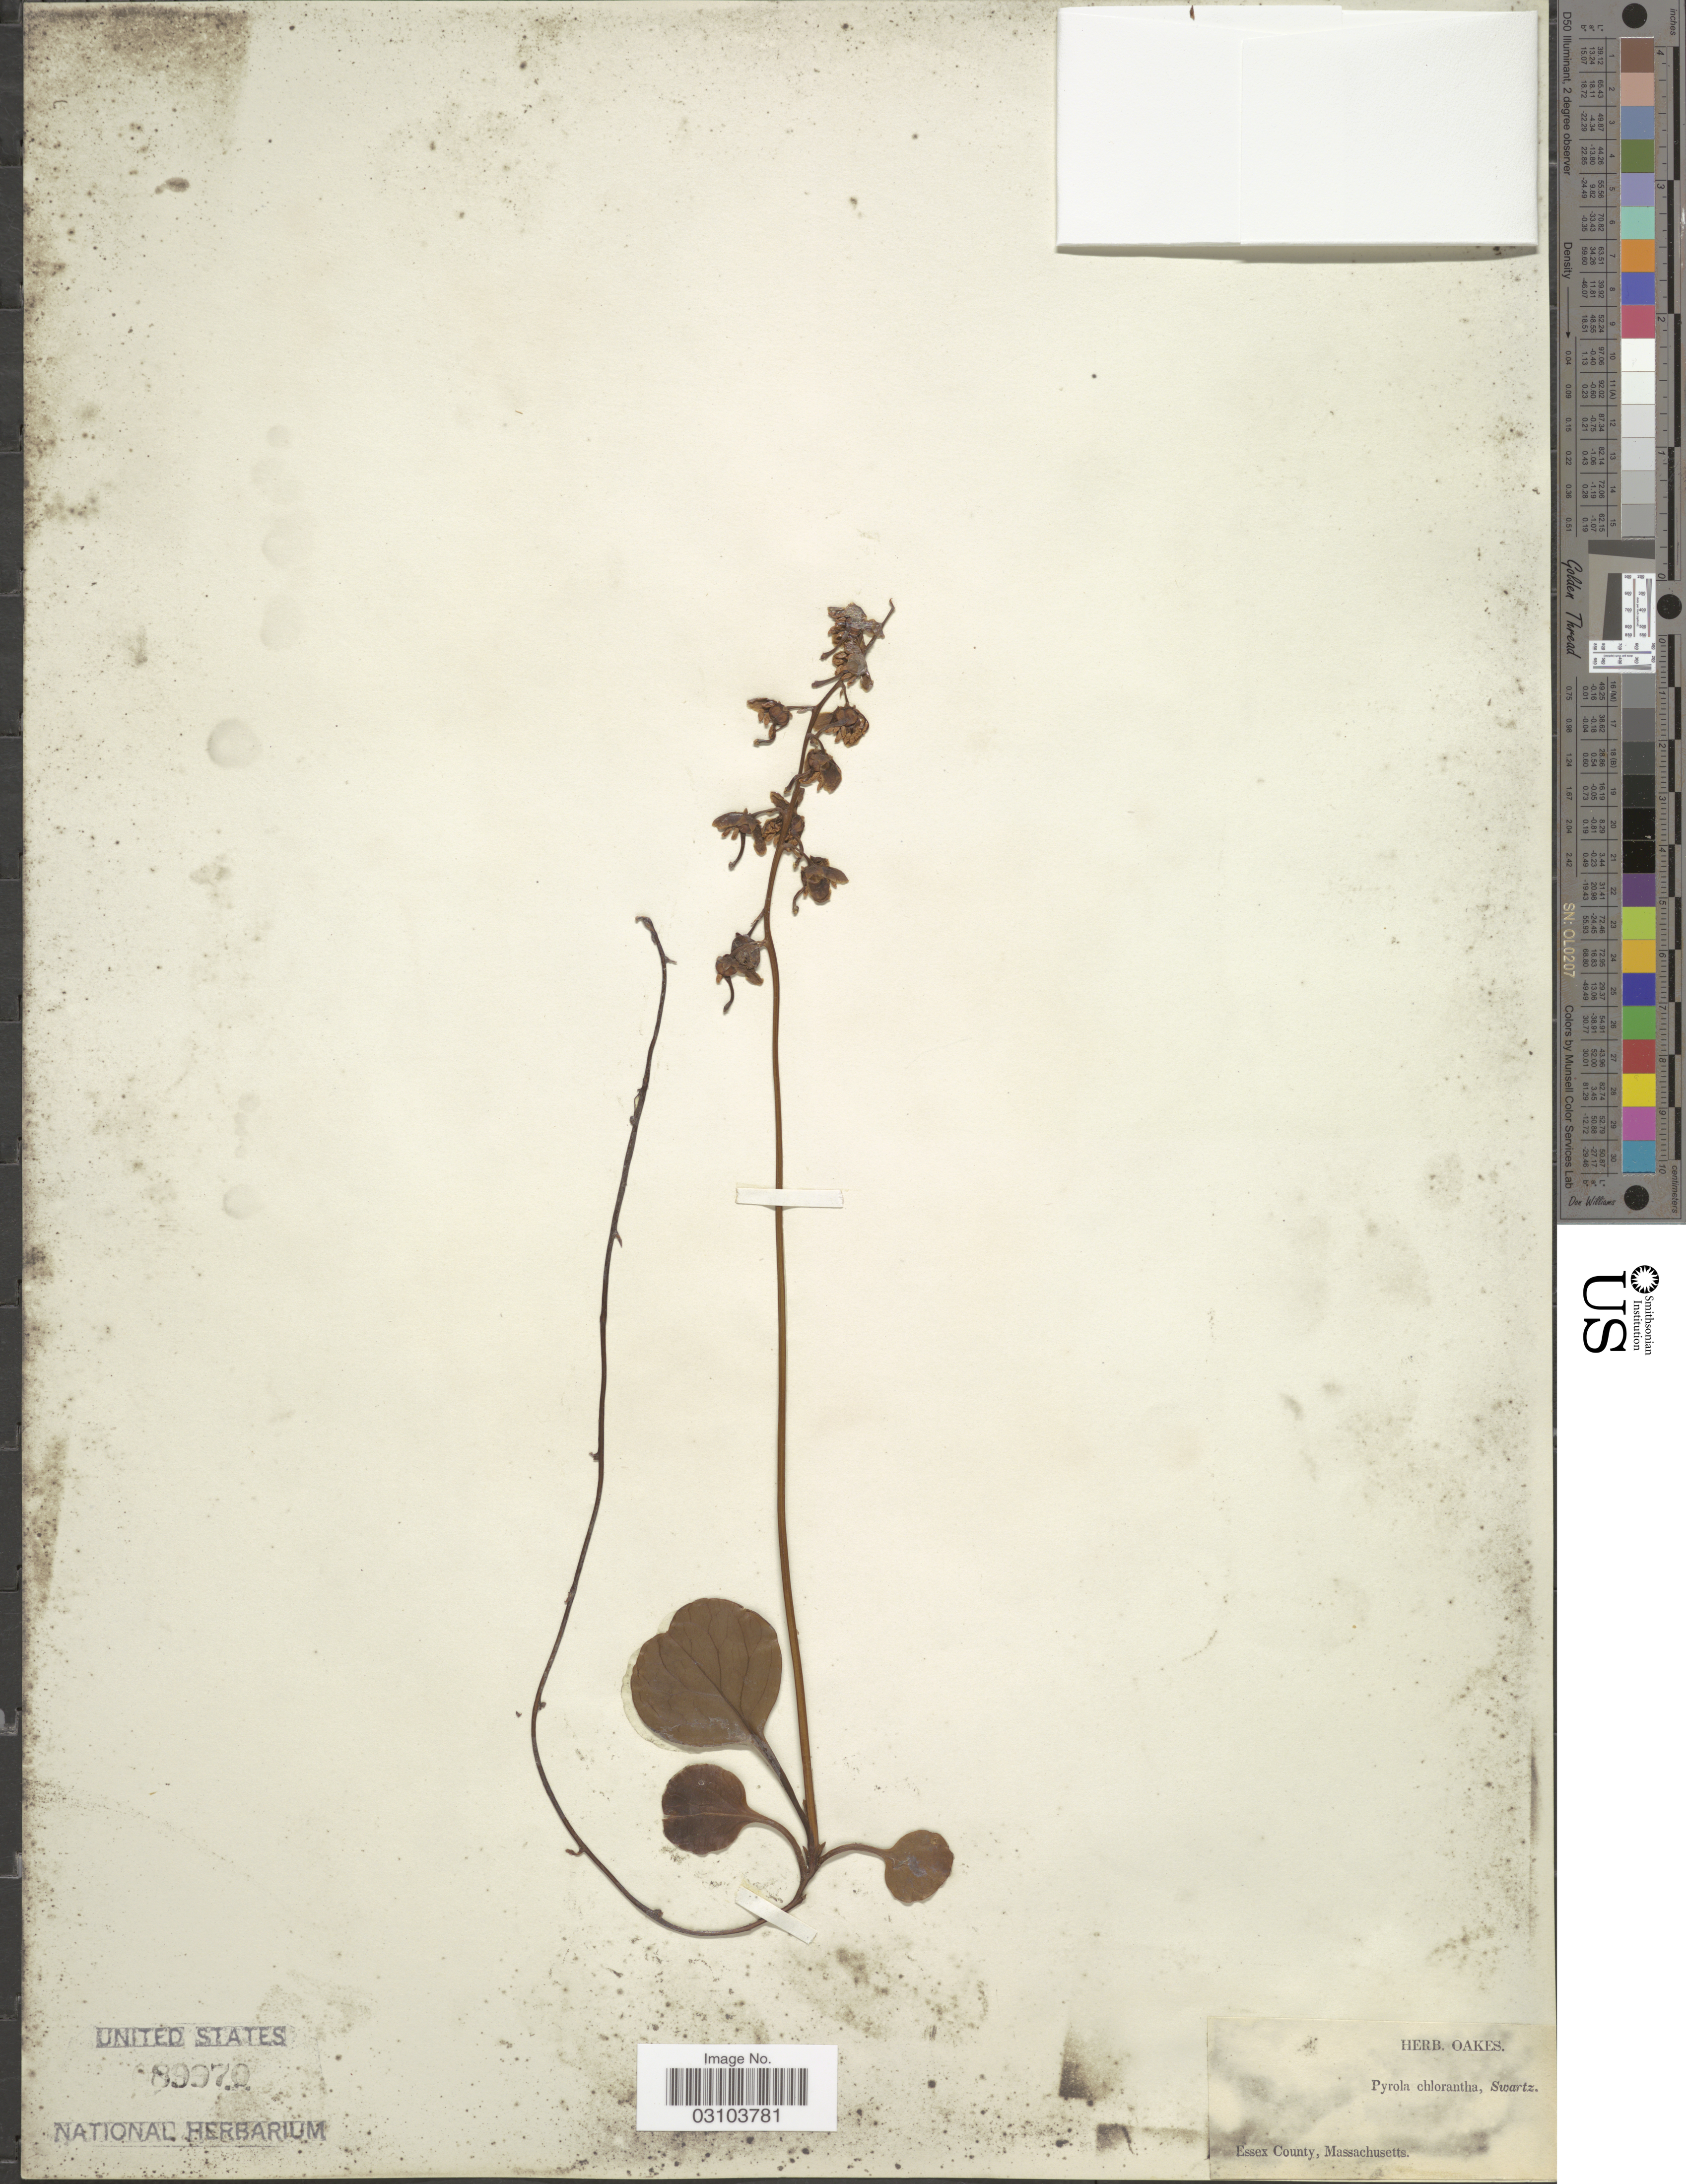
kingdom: Plantae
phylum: Tracheophyta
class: Magnoliopsida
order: Ericales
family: Ericaceae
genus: Pyrola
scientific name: Pyrola chlorantha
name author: Schweigg.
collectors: ex herb. Oakes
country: United States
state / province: Massachusetts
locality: Essex County.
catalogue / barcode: US 89970